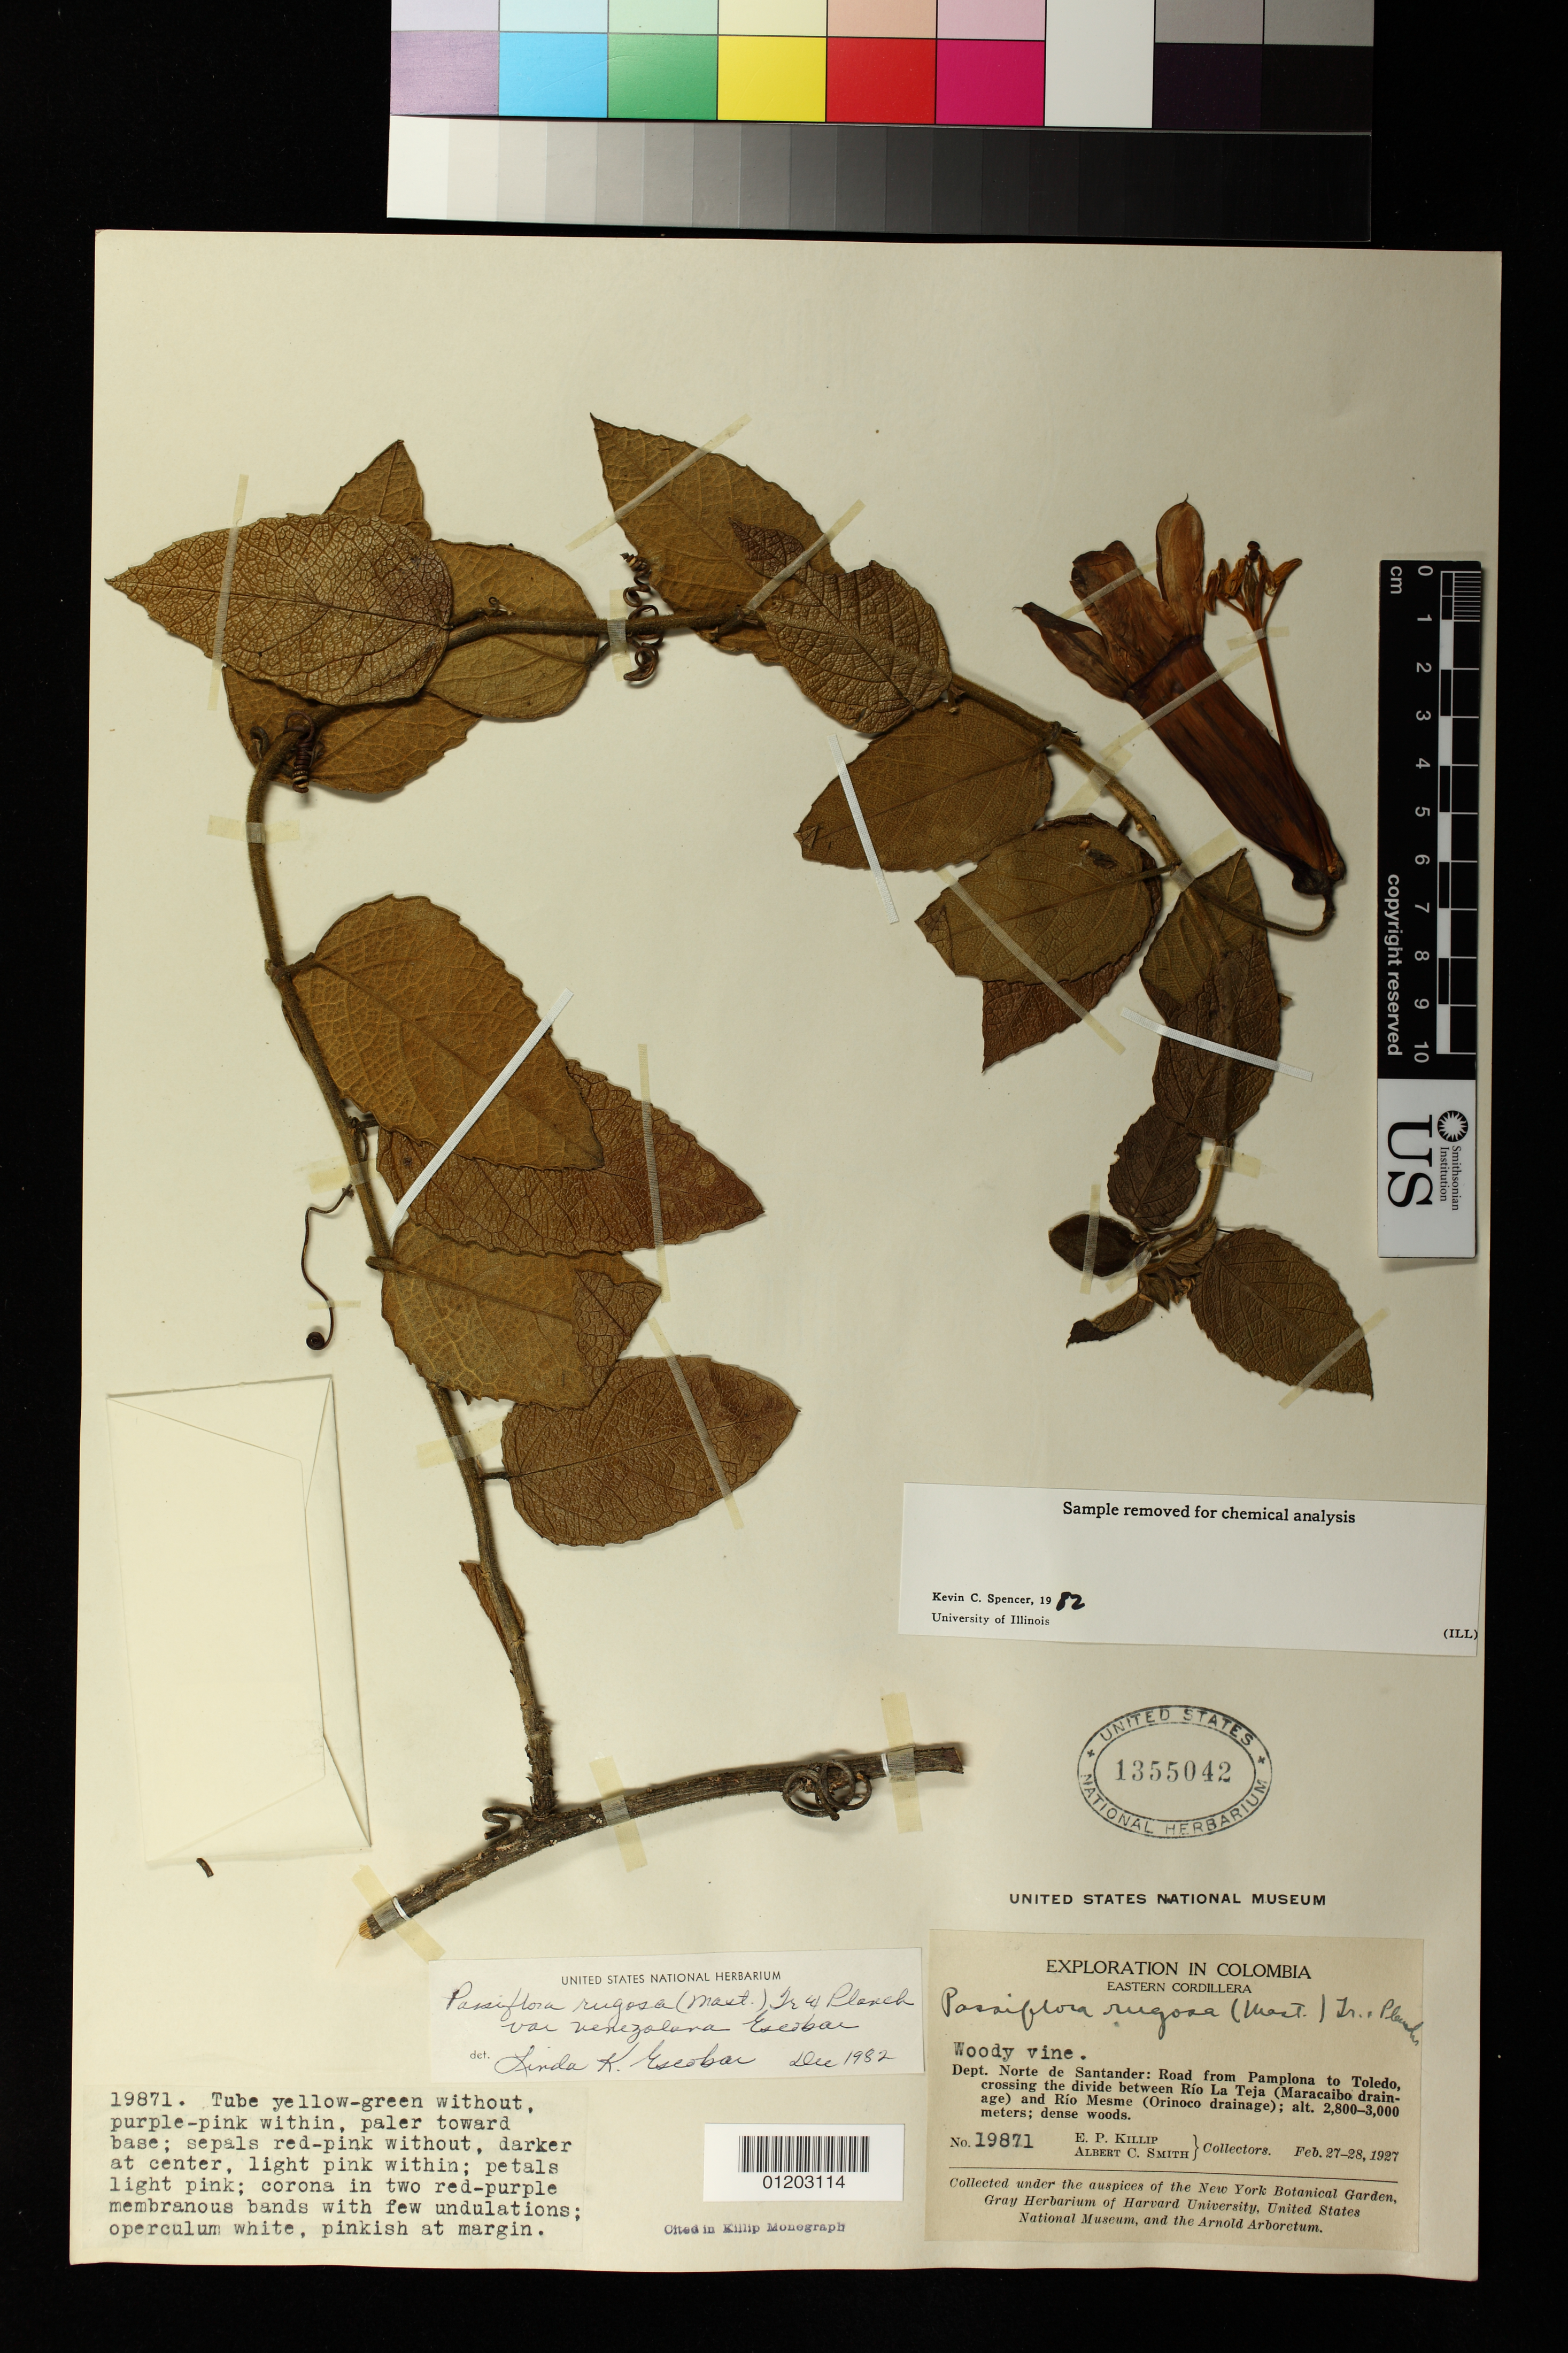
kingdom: Plantae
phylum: Tracheophyta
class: Magnoliopsida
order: Malpighiales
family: Passifloraceae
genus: Passiflora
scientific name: Passiflora rugosa var. venezolana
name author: L.K. Escobar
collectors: E. P. Killip & A. C. Smith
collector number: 19871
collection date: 1927-02-27/1927-02-28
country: Colombia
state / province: Norte de Santander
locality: Road from Pamplona to Toledo, crossing divide between Rio La Teja (Maracaibo Drainage) and Rio Mesme (Orinoco Drainage). Dense woods.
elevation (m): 2800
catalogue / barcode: US 1355042